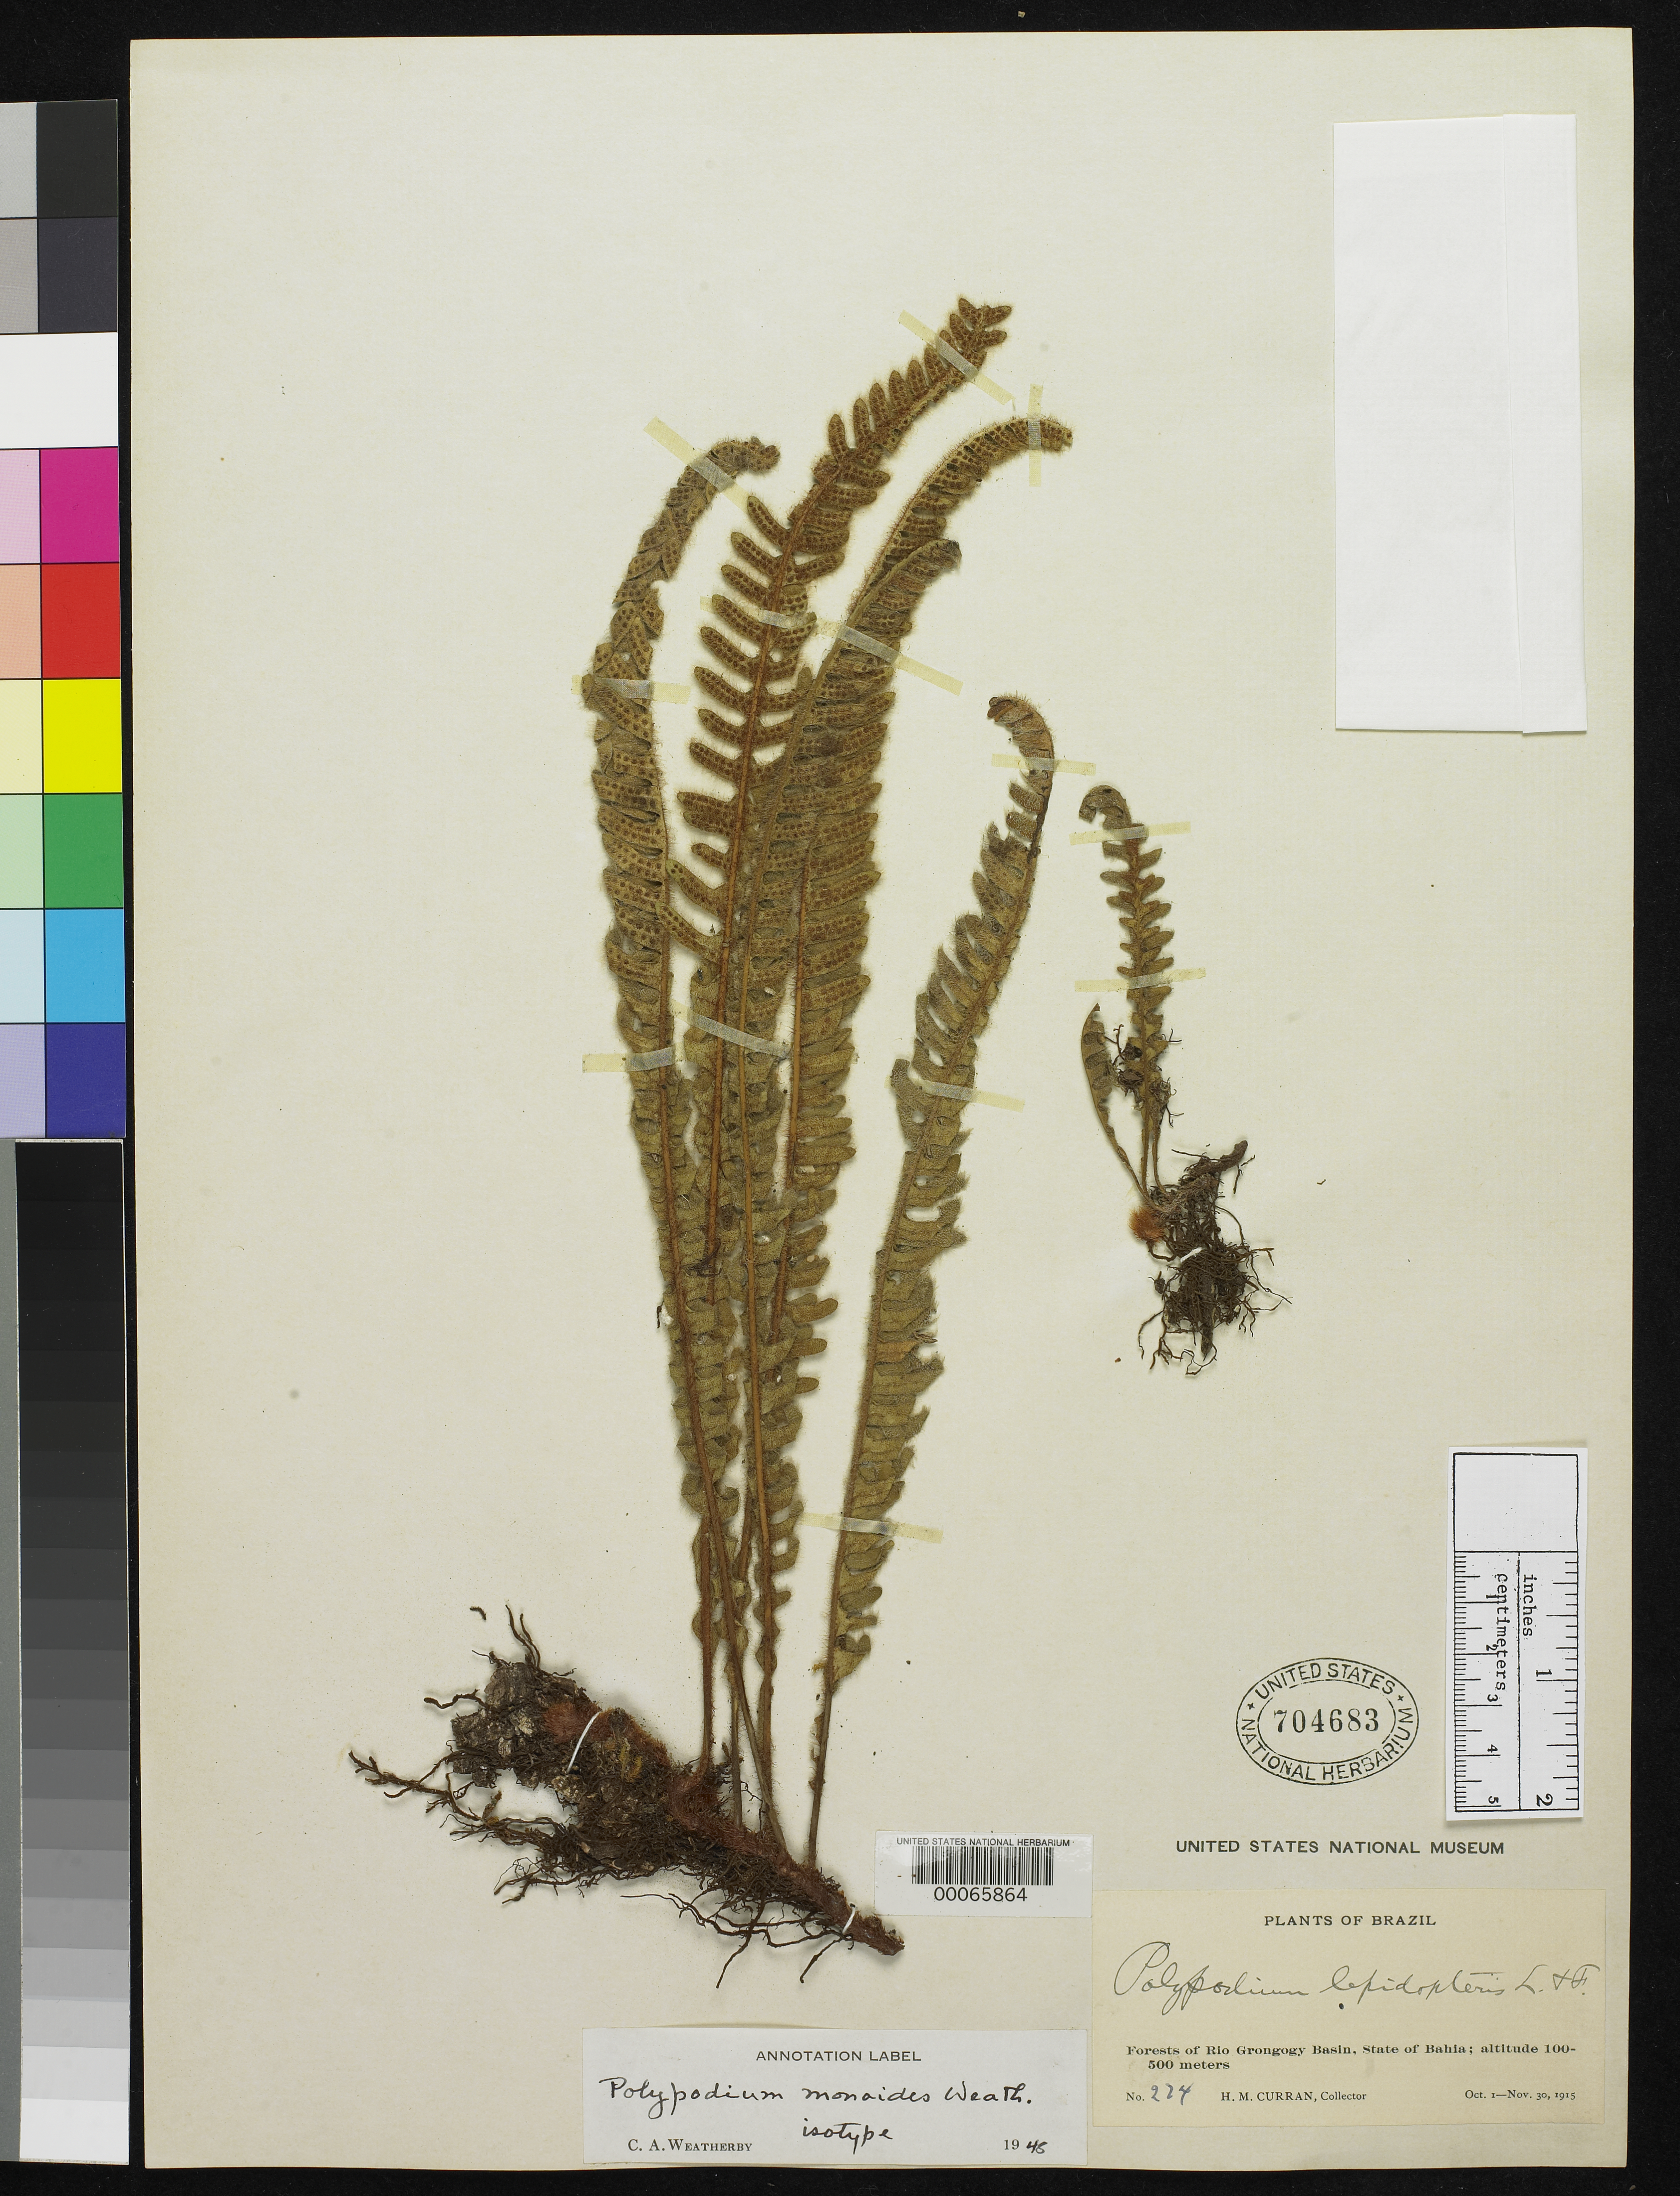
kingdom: Plantae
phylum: Tracheophyta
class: Polypodiopsida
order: Polypodiales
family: Polypodiaceae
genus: Polypodium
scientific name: Polypodium monoides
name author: Weath.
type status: Isotype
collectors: H. M. Curran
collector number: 274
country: Brazil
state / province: Minas Gerais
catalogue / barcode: US 704683